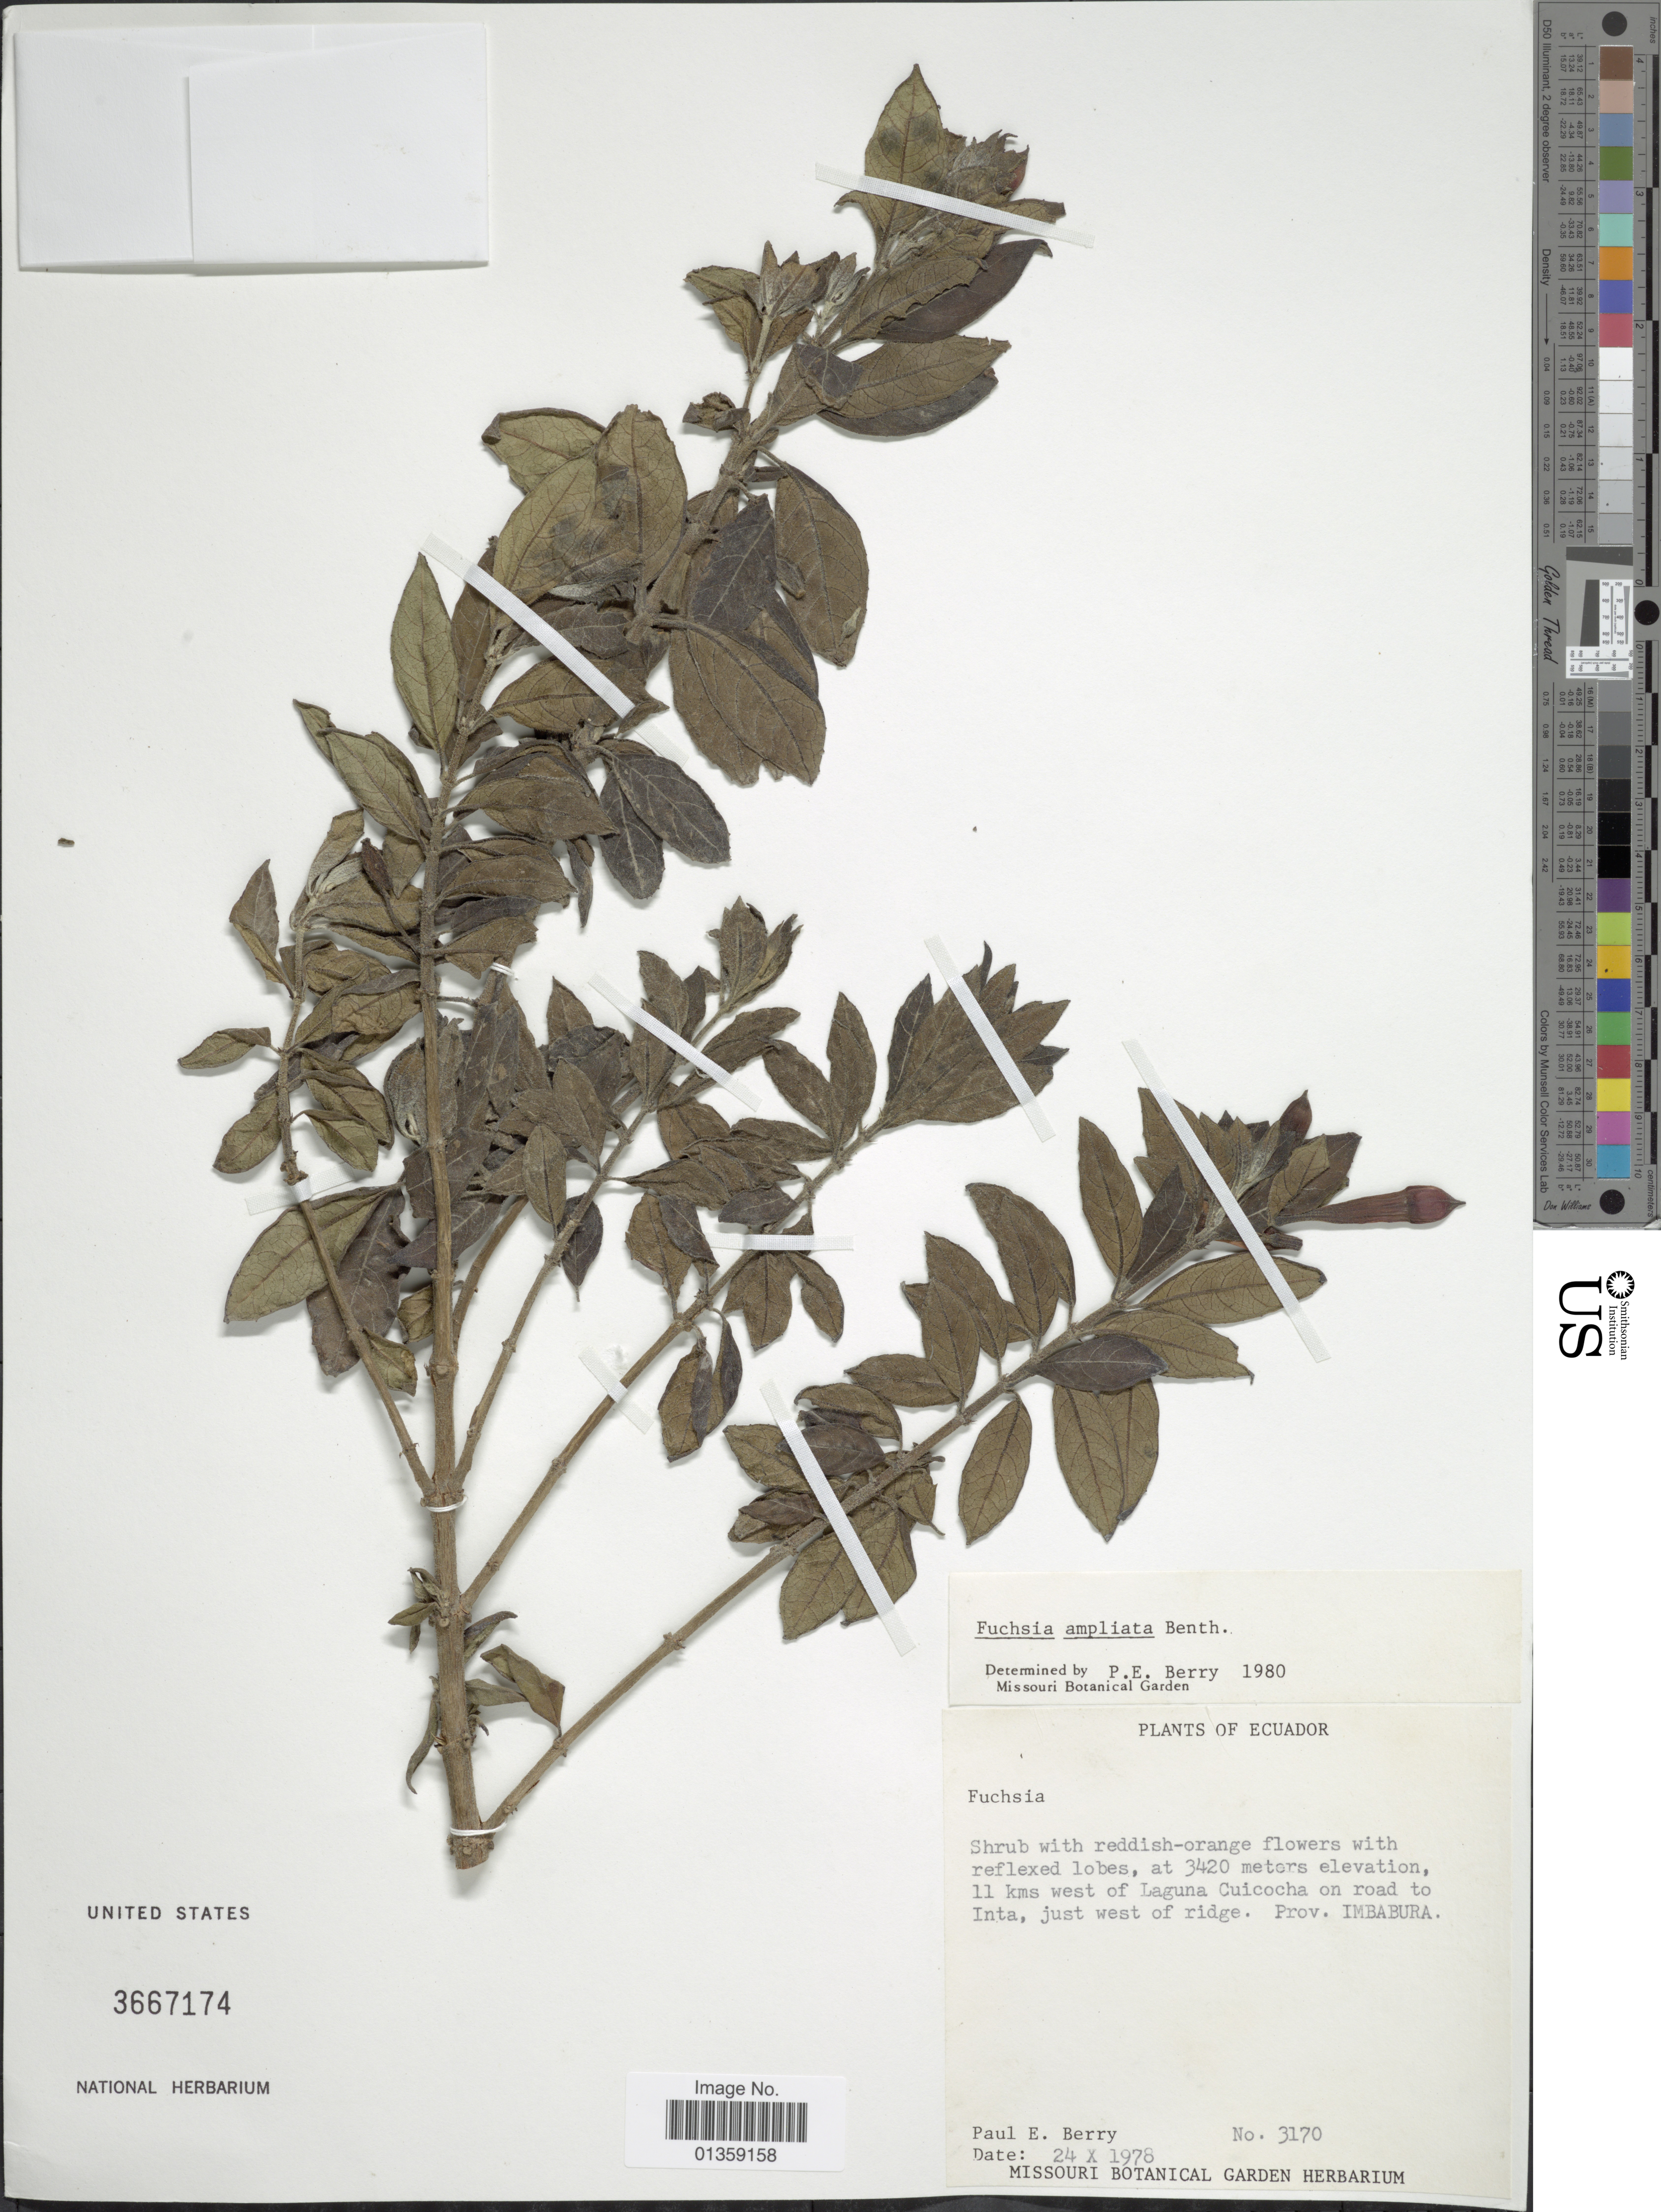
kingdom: Plantae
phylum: Tracheophyta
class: Magnoliopsida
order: Myrtales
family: Onagraceae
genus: Fuchsia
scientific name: Fuchsia ampliata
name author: Benth.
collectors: P. E. Berry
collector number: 3170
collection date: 1978-10-24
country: Ecuador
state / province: Imbabura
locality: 11 kms west of Laguna Cuicocha on road to Inta, just west of ridge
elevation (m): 3420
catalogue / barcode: US 3667174